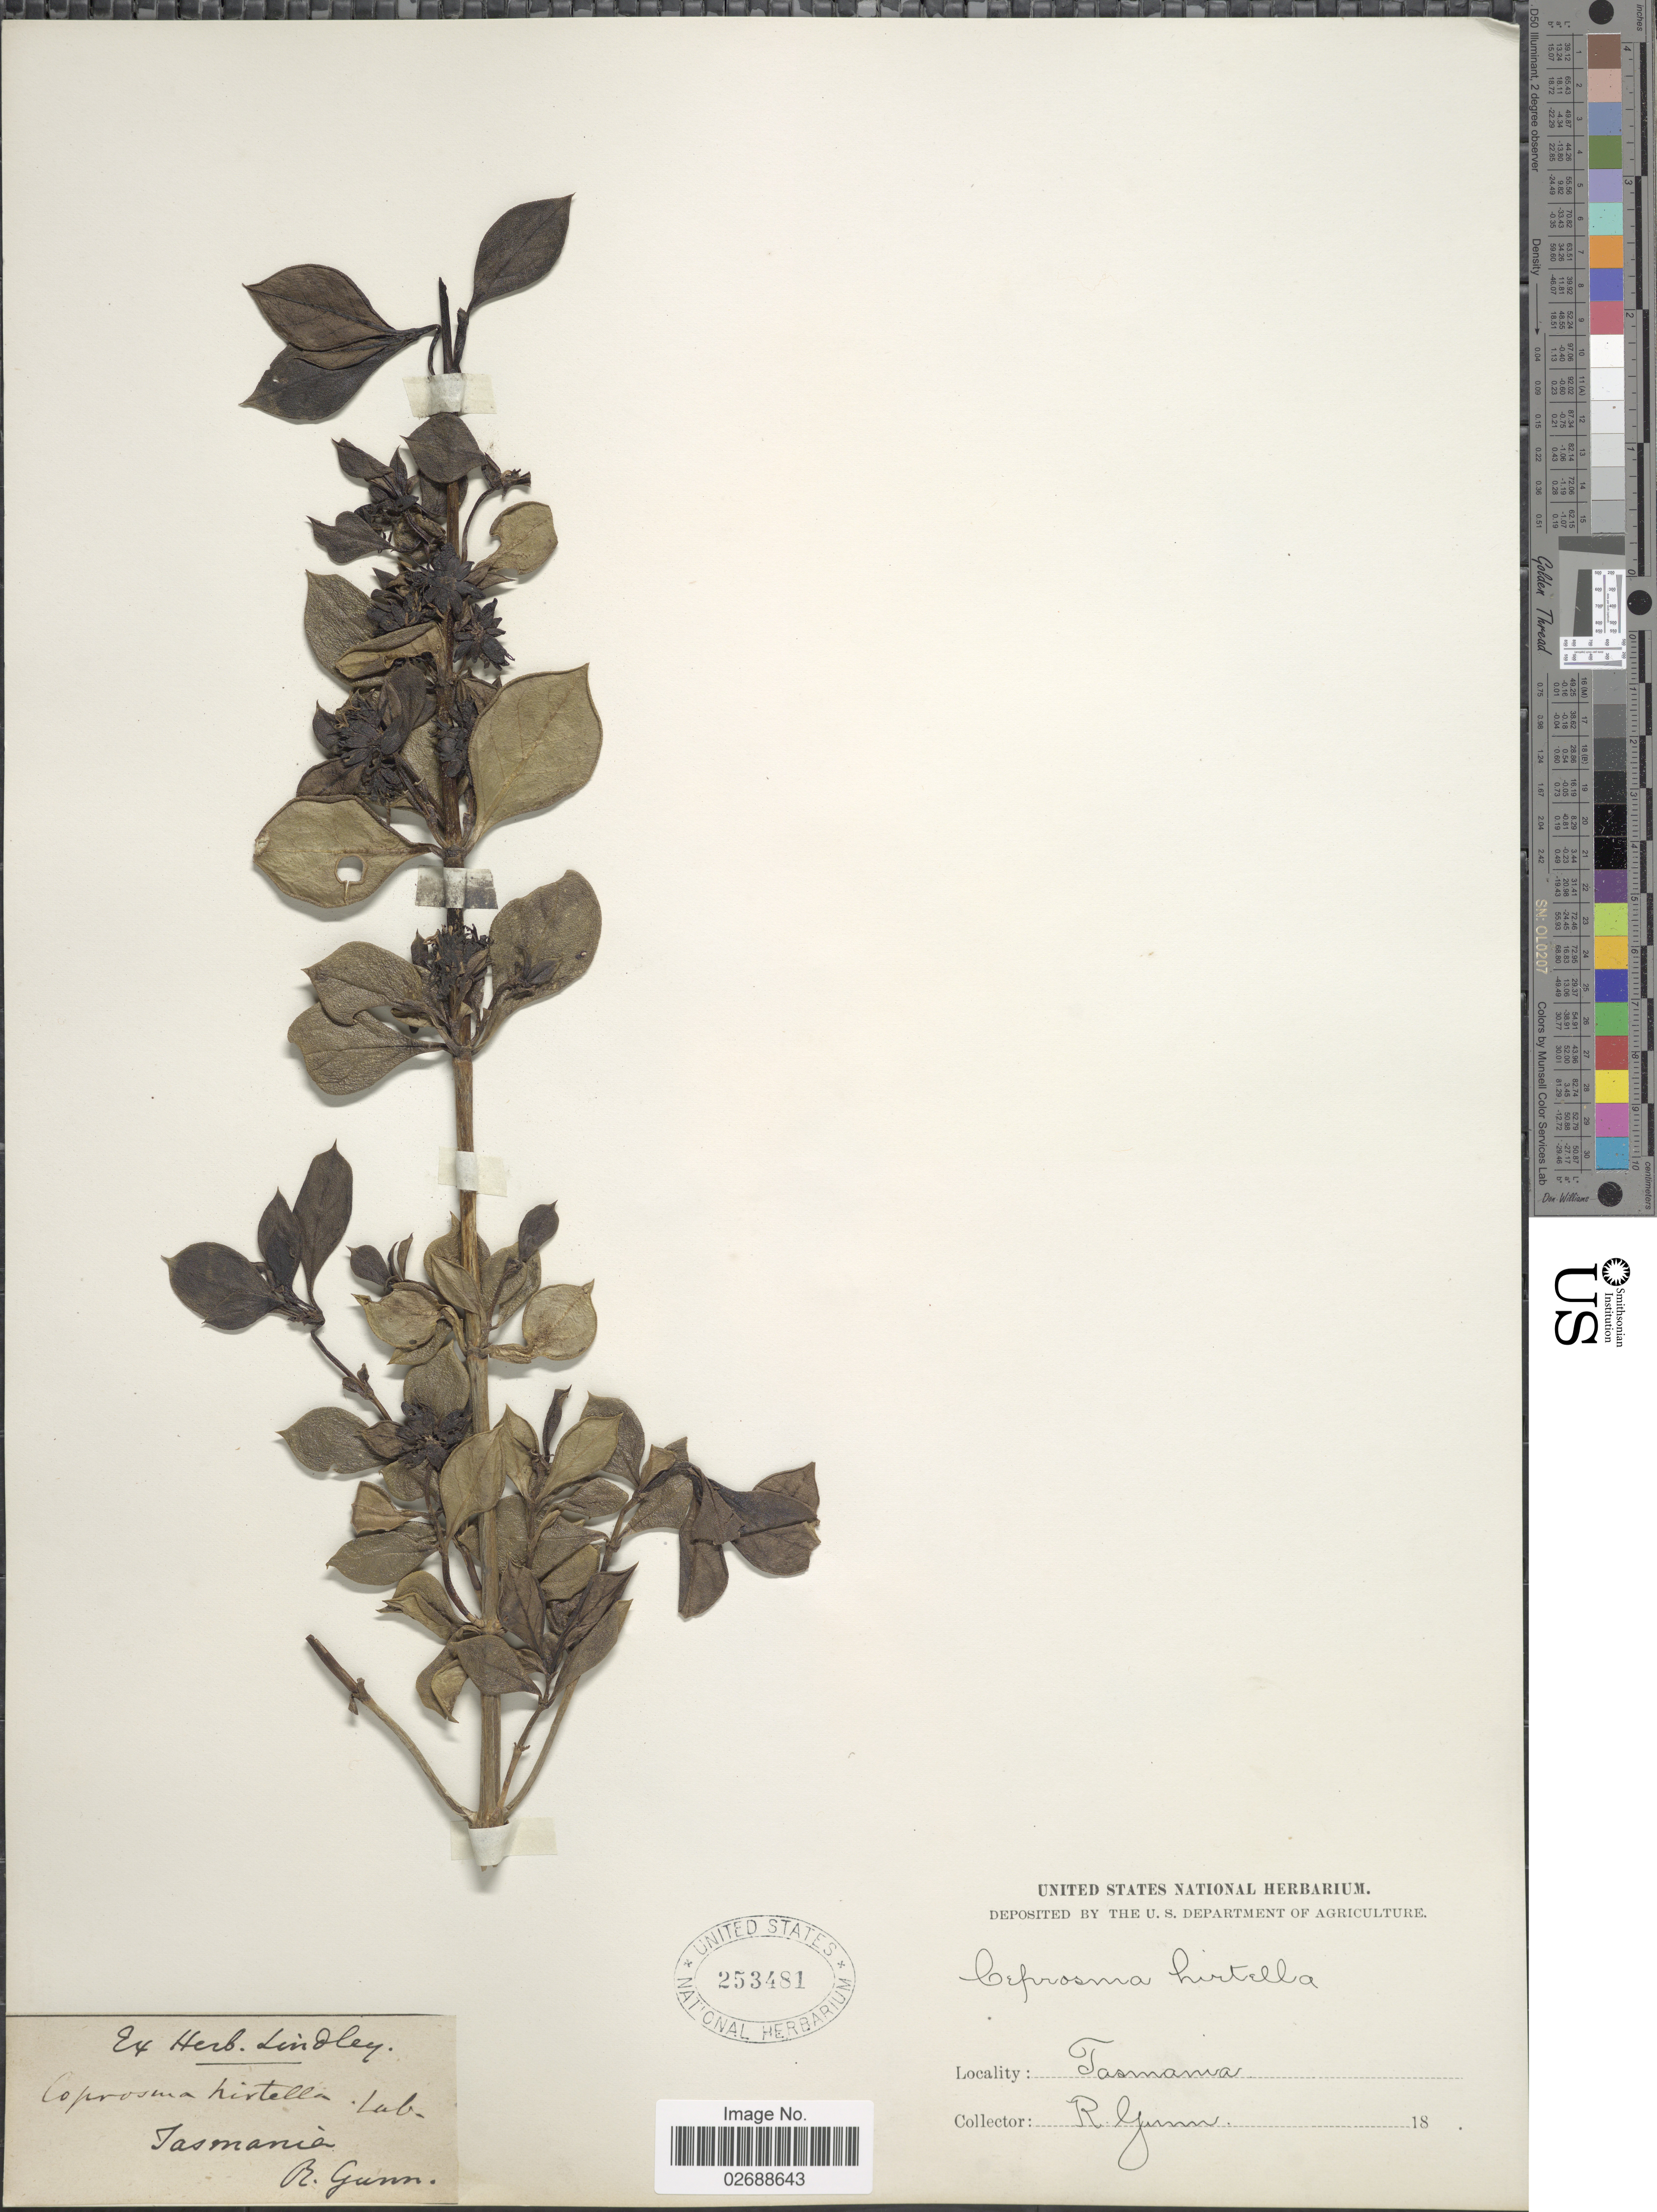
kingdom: Plantae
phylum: Tracheophyta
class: Magnoliopsida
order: Gentianales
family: Rubiaceae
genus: Coprosma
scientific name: Coprosma hirtella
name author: Labill.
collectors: R. Gunn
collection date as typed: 18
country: Australia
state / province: Tasmania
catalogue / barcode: US 253481